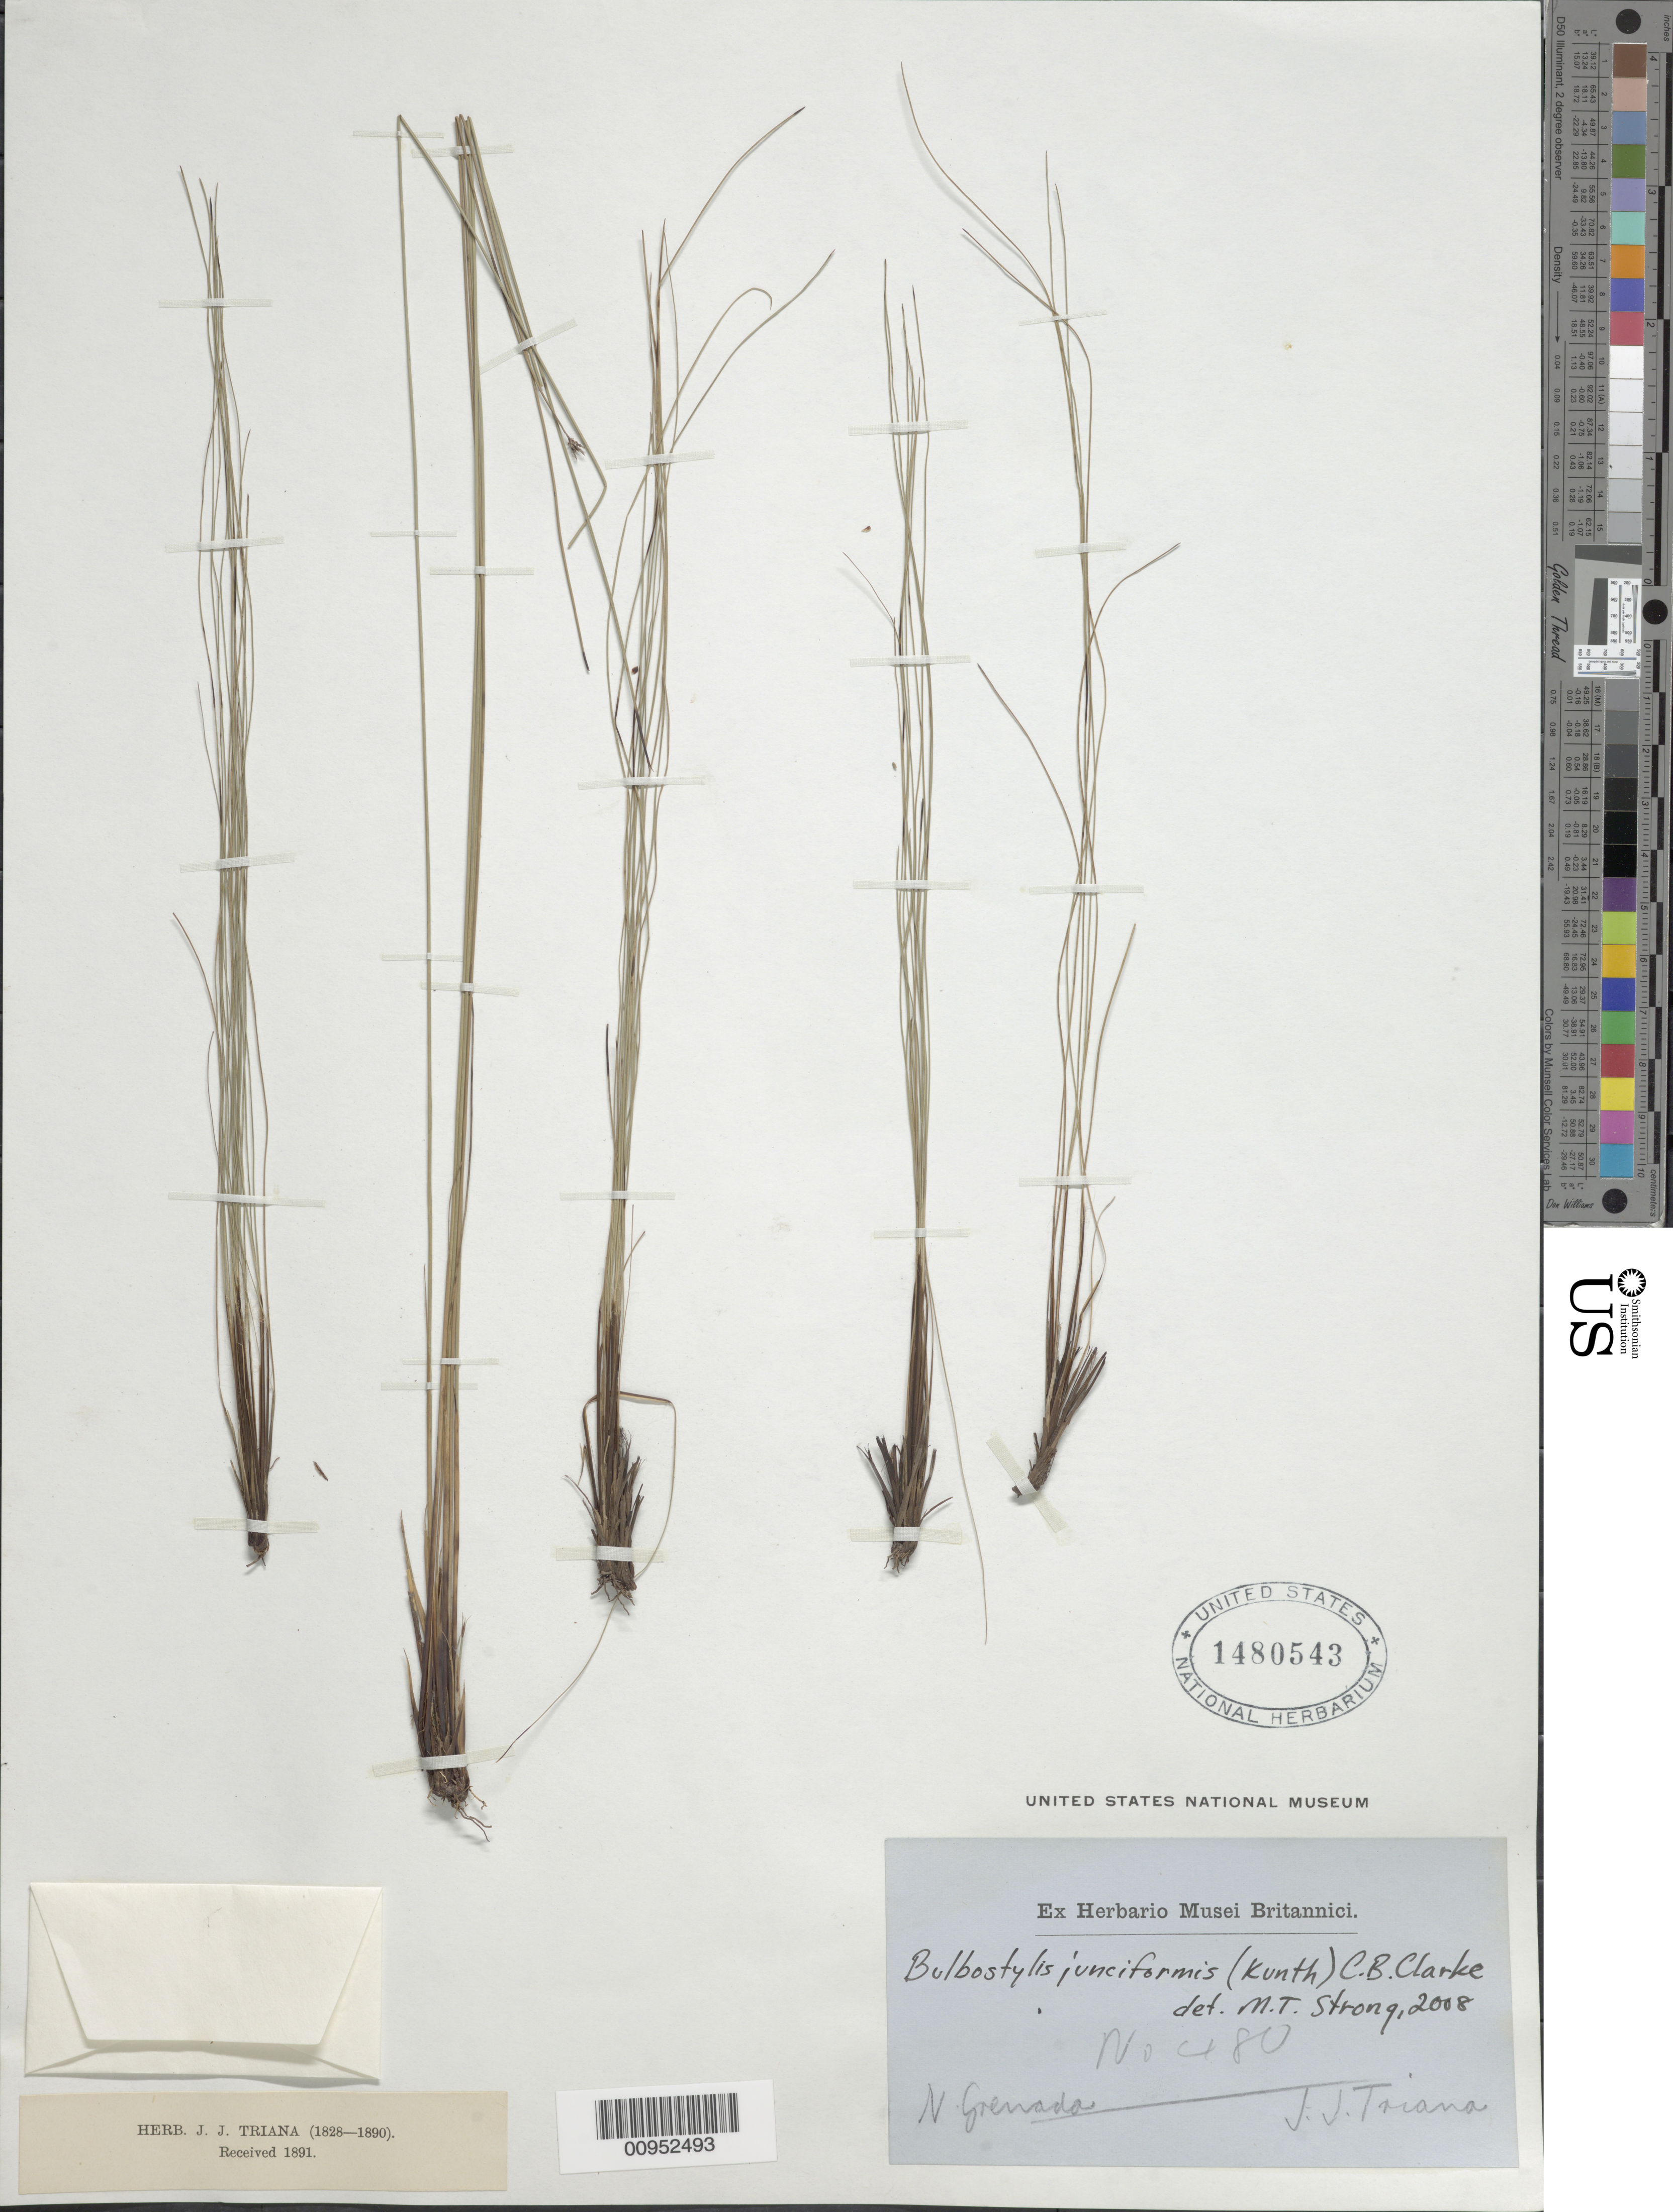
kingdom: Plantae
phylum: Tracheophyta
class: Liliopsida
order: Poales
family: Cyperaceae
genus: Bulbostylis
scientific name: Bulbostylis junciformis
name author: (Kunth) C.B. Clarke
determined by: Strong, M. T., (US), Smithsonian Institution - National Museum of Natural History (UNITED STATES)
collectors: J. J. Triana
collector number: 480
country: Colombia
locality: New Grenada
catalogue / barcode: US 1480543